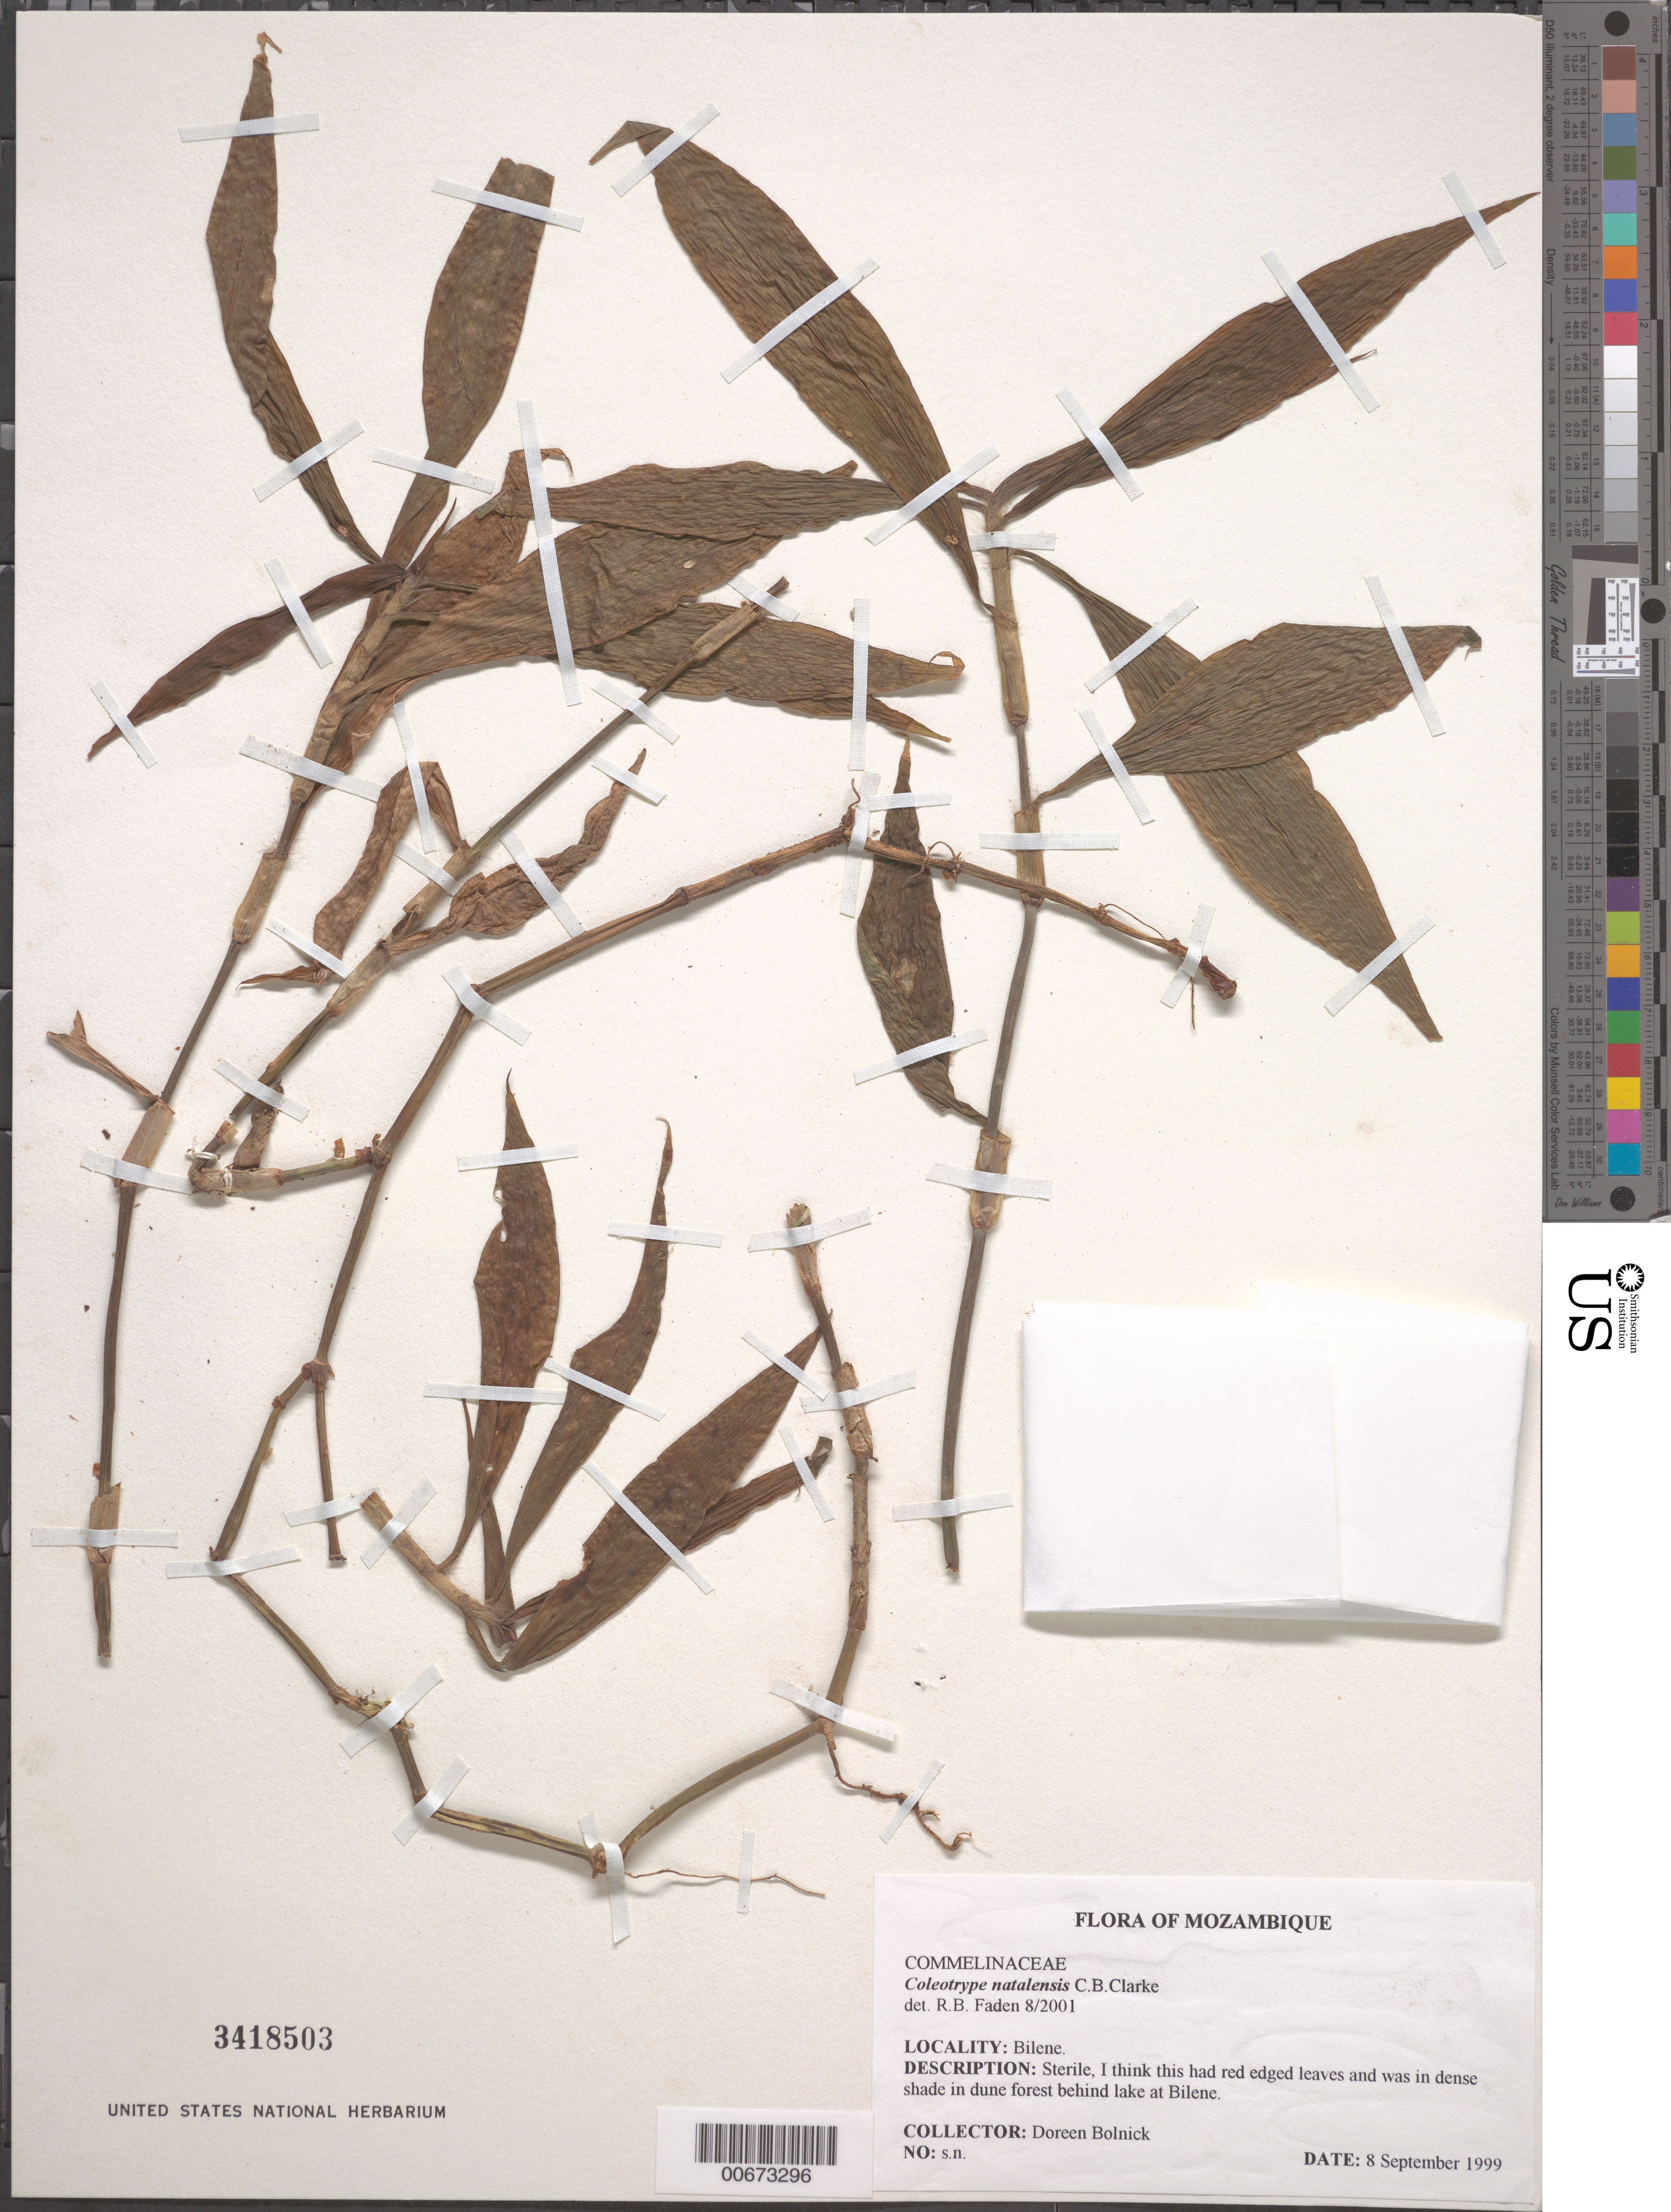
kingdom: Plantae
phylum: Tracheophyta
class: Liliopsida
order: Commelinales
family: Commelinaceae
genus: Coleotrype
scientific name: Coleotrype natalensis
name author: C.B. Clarke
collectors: D. Bolnick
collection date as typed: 08 Sep 1999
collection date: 1999-09-08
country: Mozambique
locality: Bilene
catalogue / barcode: US 3418503